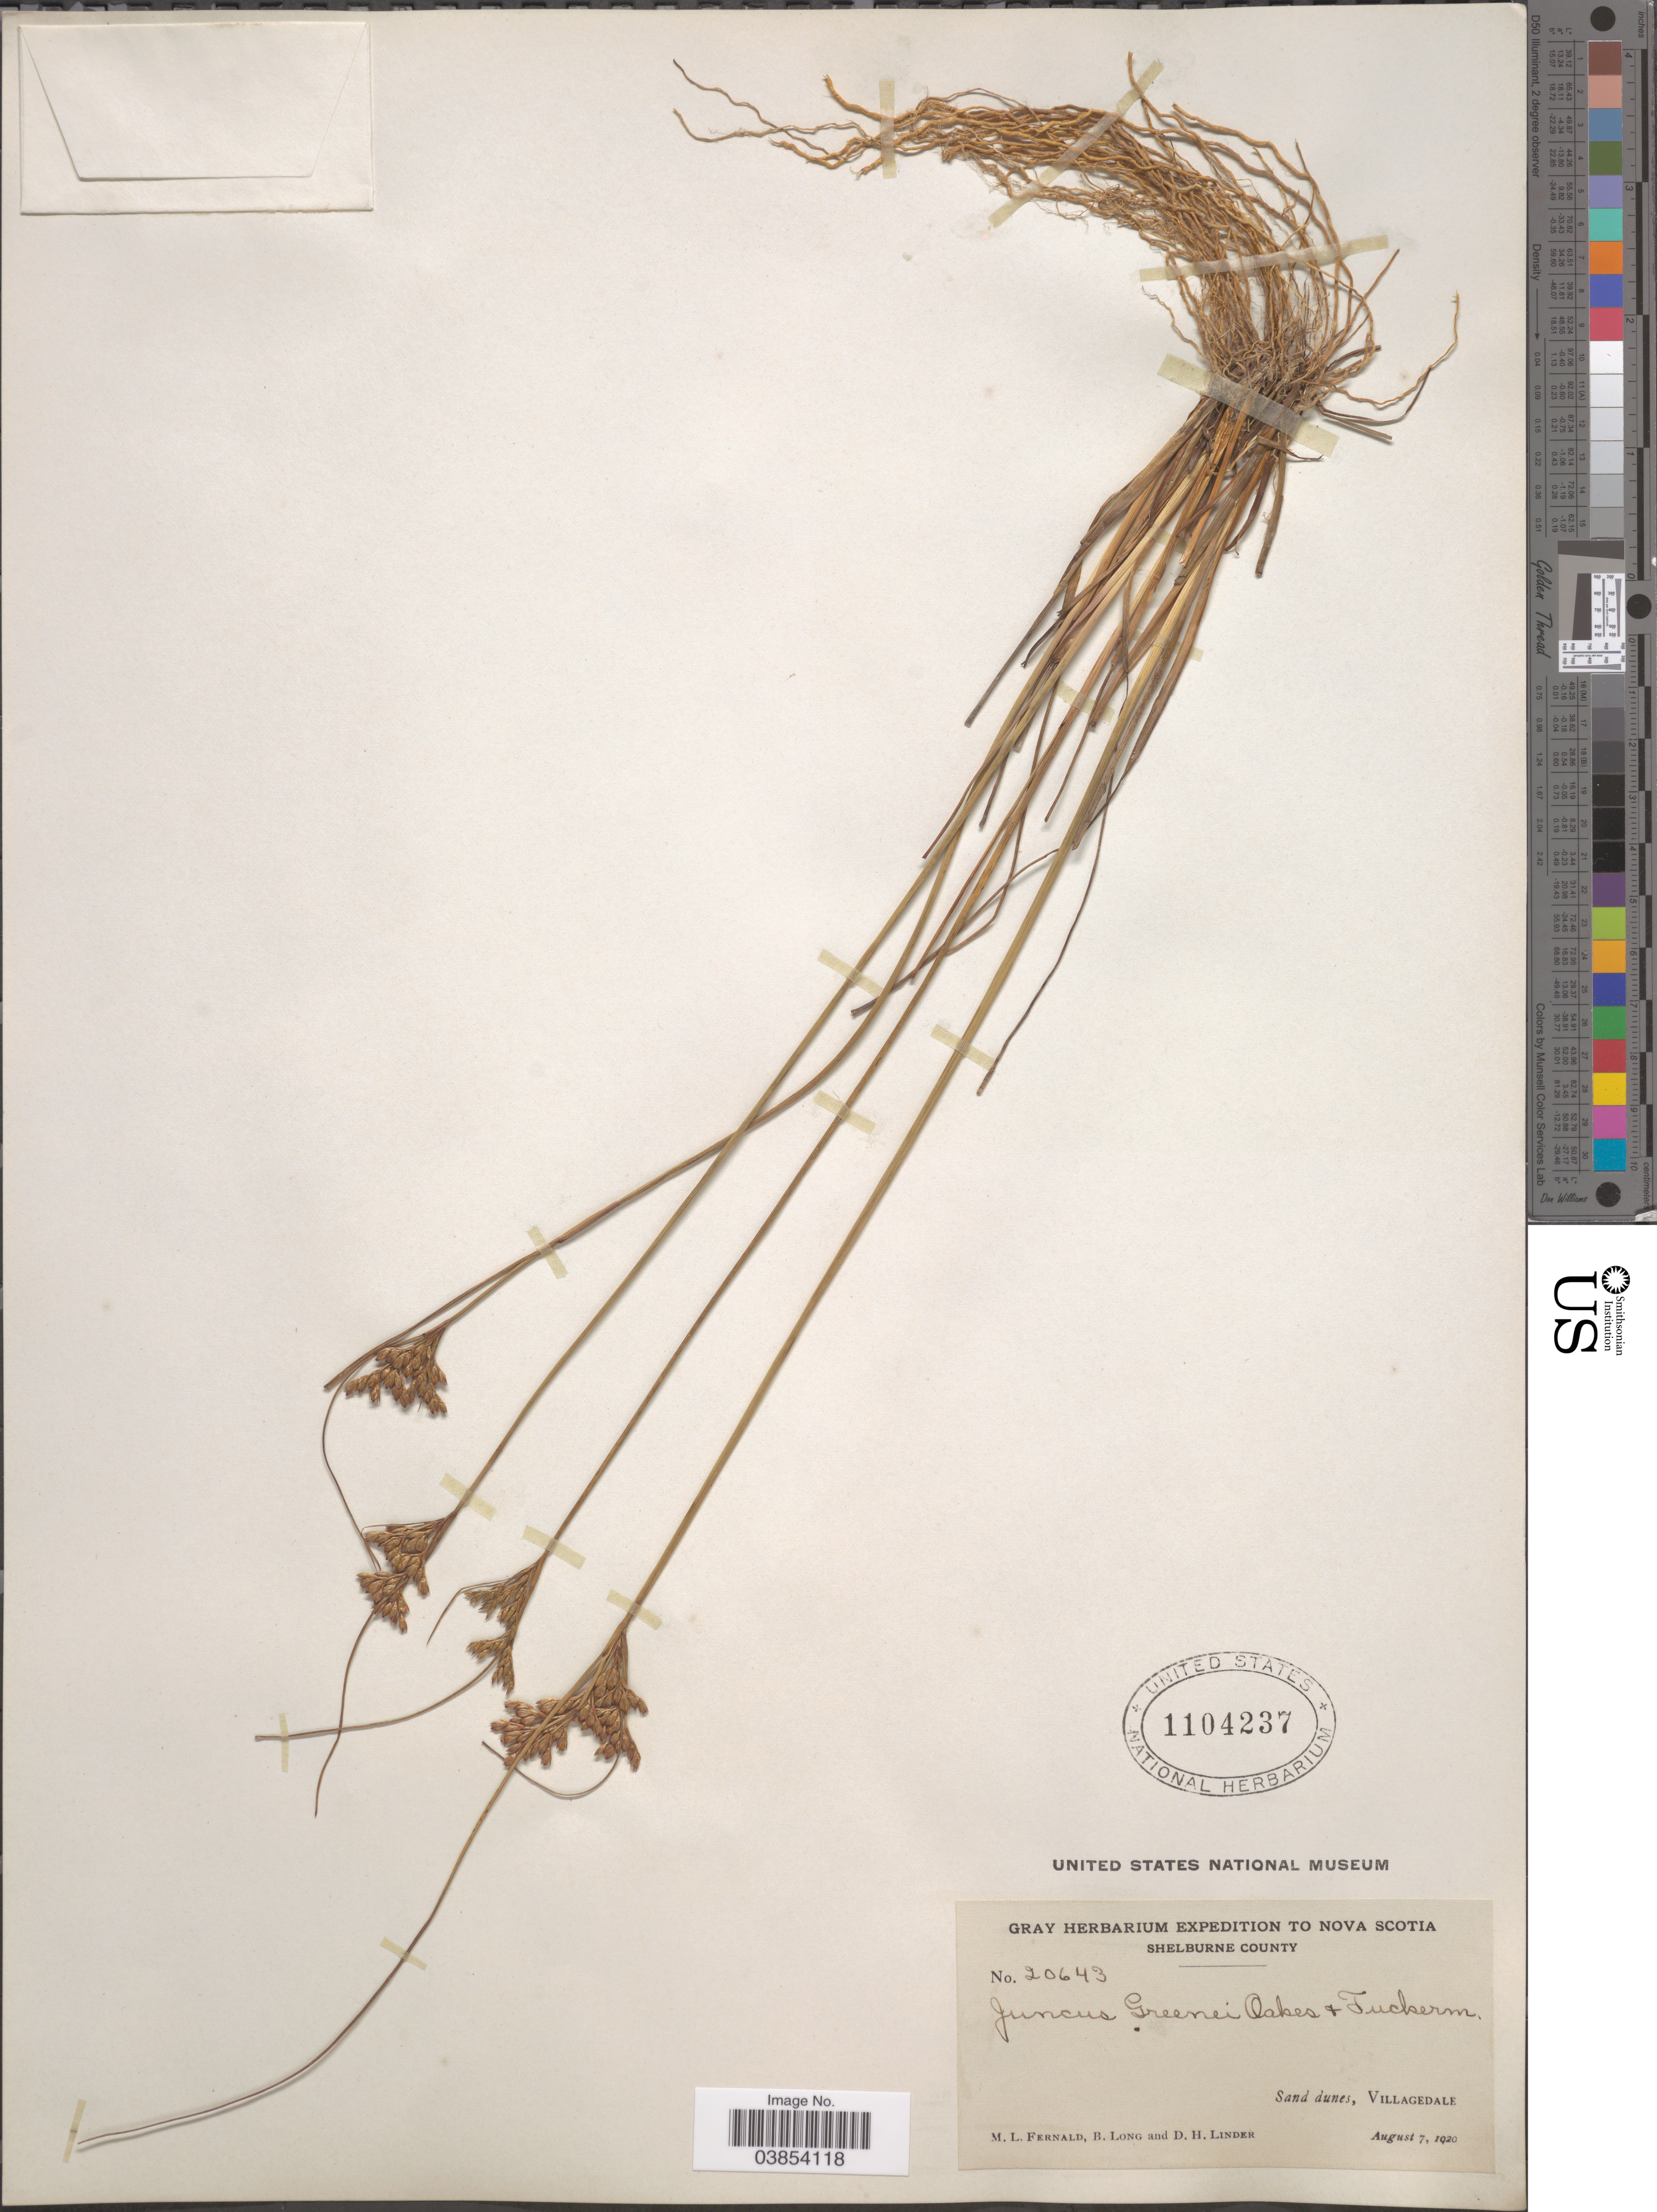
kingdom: Plantae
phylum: Tracheophyta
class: Liliopsida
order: Poales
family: Juncaceae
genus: Juncus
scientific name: Juncus greenei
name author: Oakes & Tuck.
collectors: M. L. Fernald, B. Long & D. Linder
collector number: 20643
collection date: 1920-08-07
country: Canada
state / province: Nova Scotia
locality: Shelburne County. Villagedale.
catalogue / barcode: US 1104237